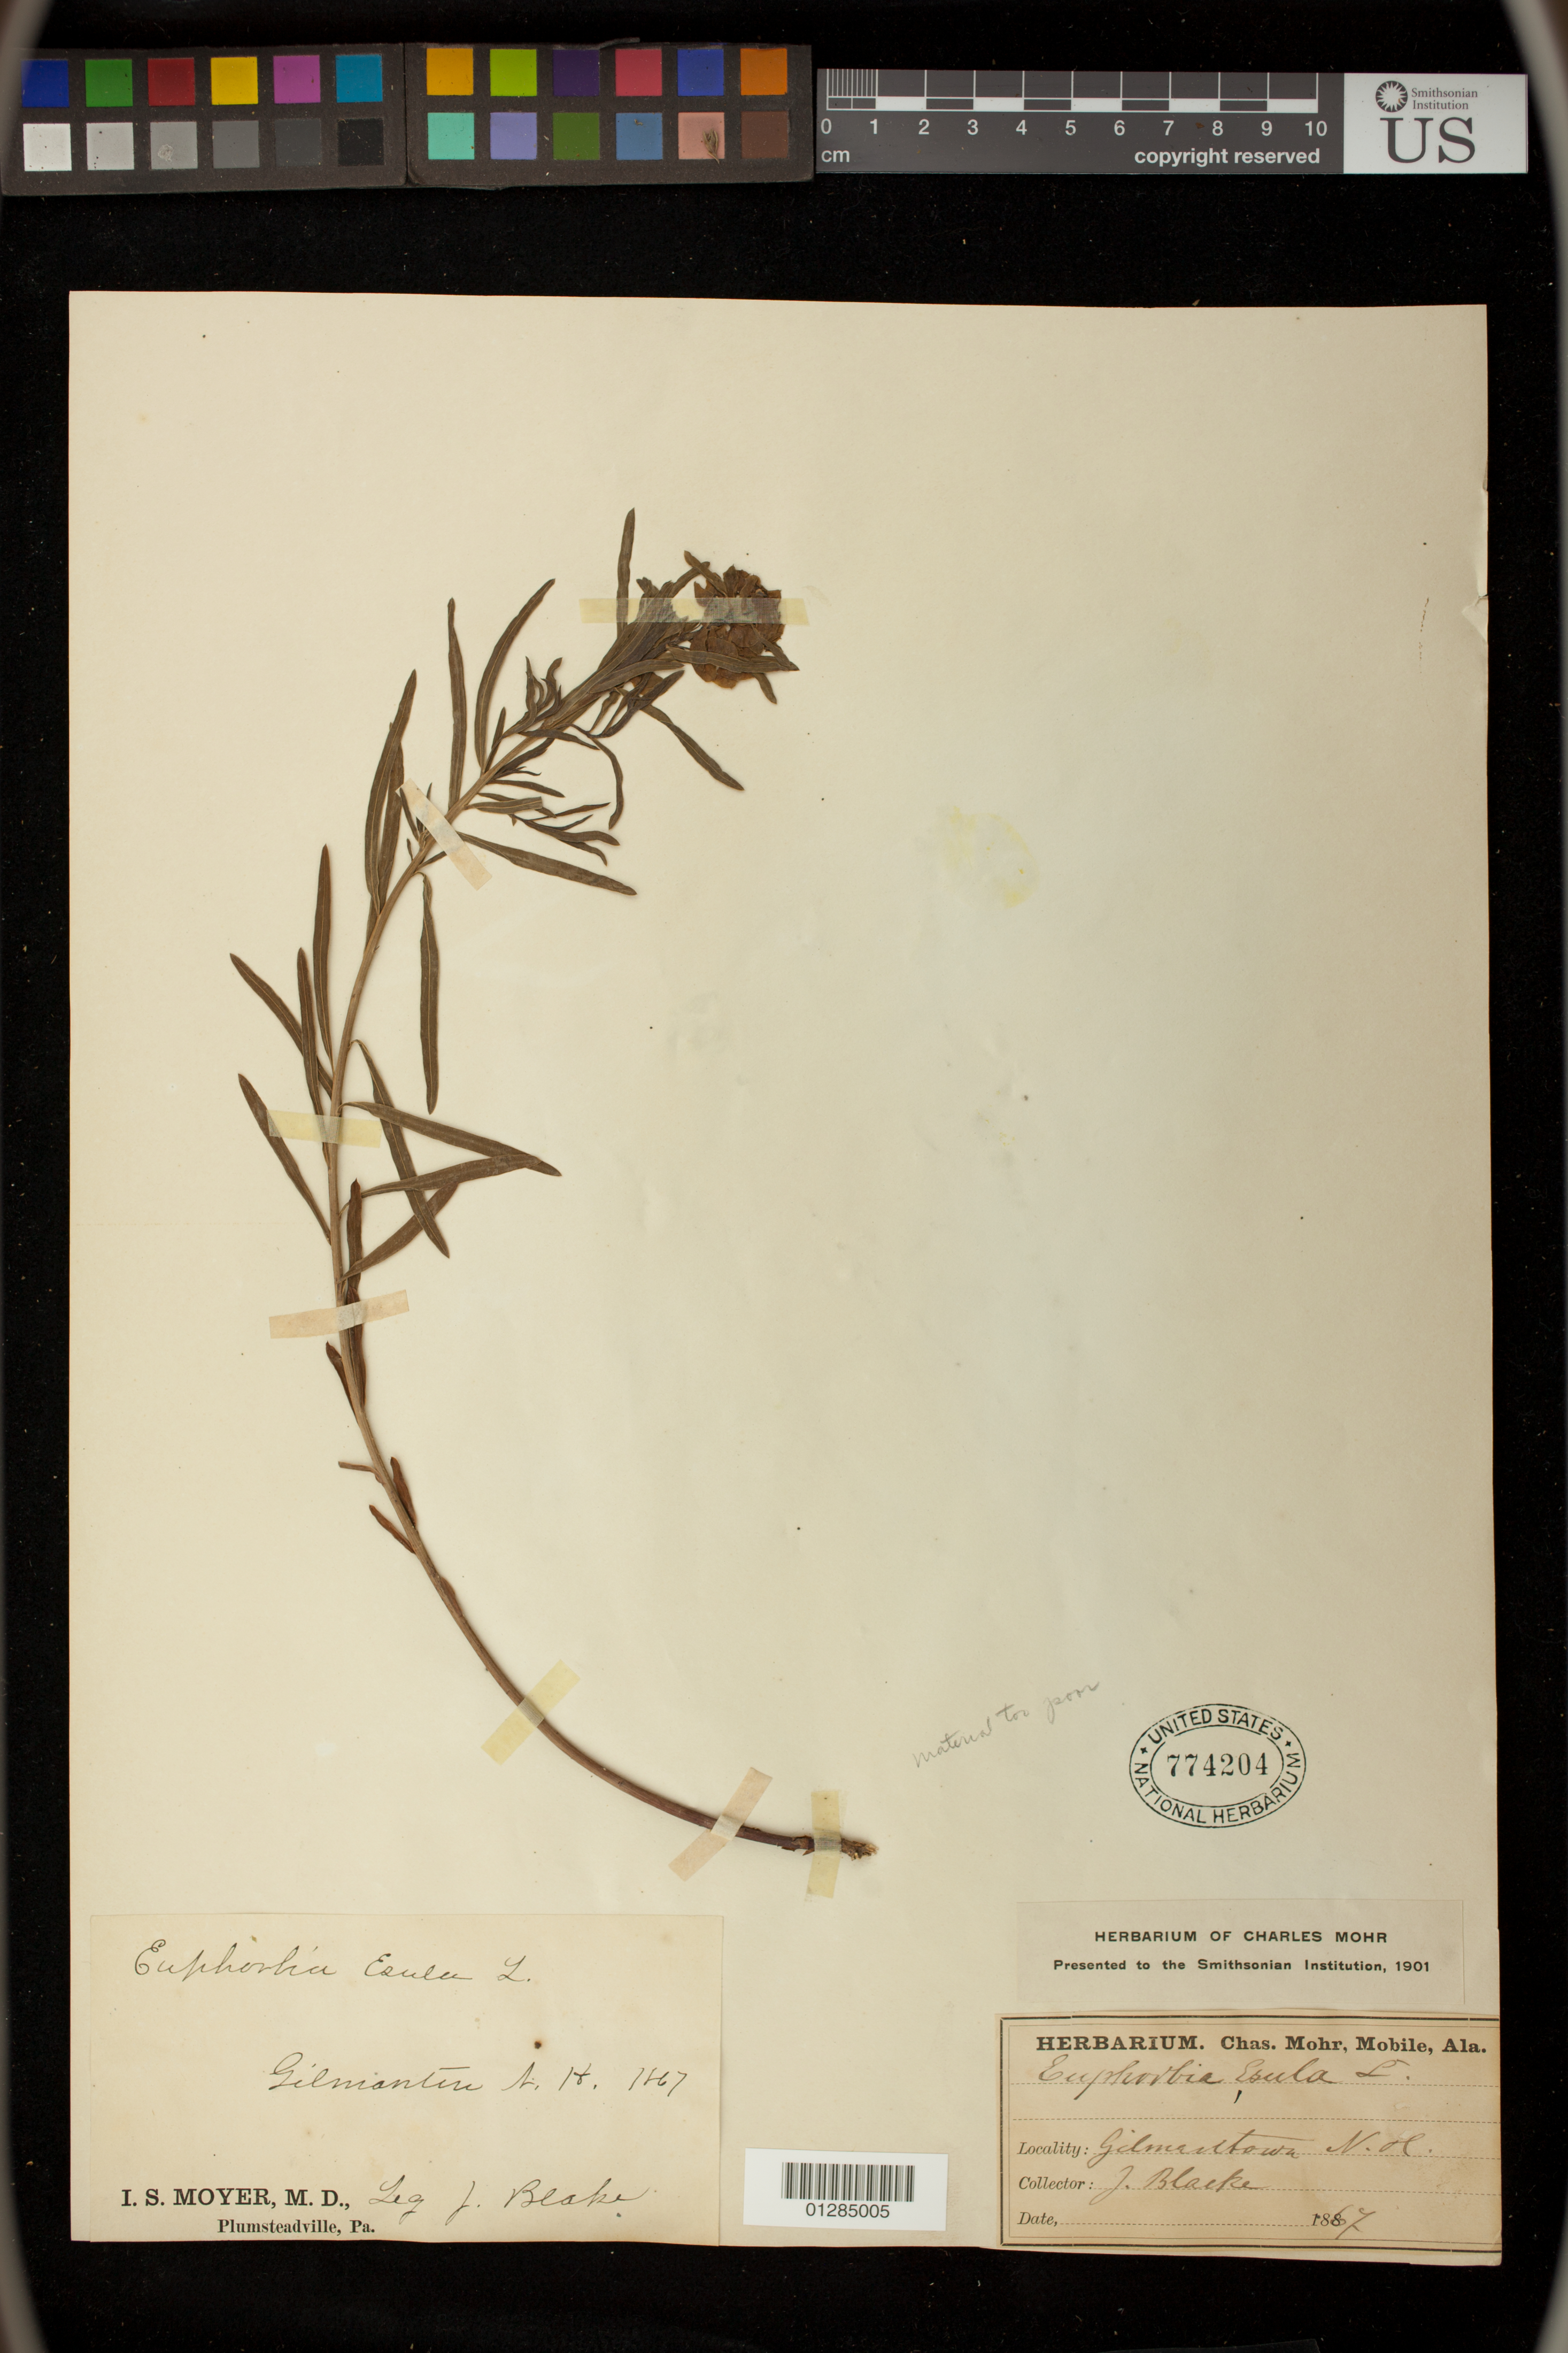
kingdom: Plantae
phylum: Tracheophyta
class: Magnoliopsida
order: Malpighiales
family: Euphorbiaceae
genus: Euphorbia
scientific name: Euphorbia esula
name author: L.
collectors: J. Blake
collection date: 1867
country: United States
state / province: New Hampshire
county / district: Belknap County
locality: Gilmanton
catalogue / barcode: US 774204